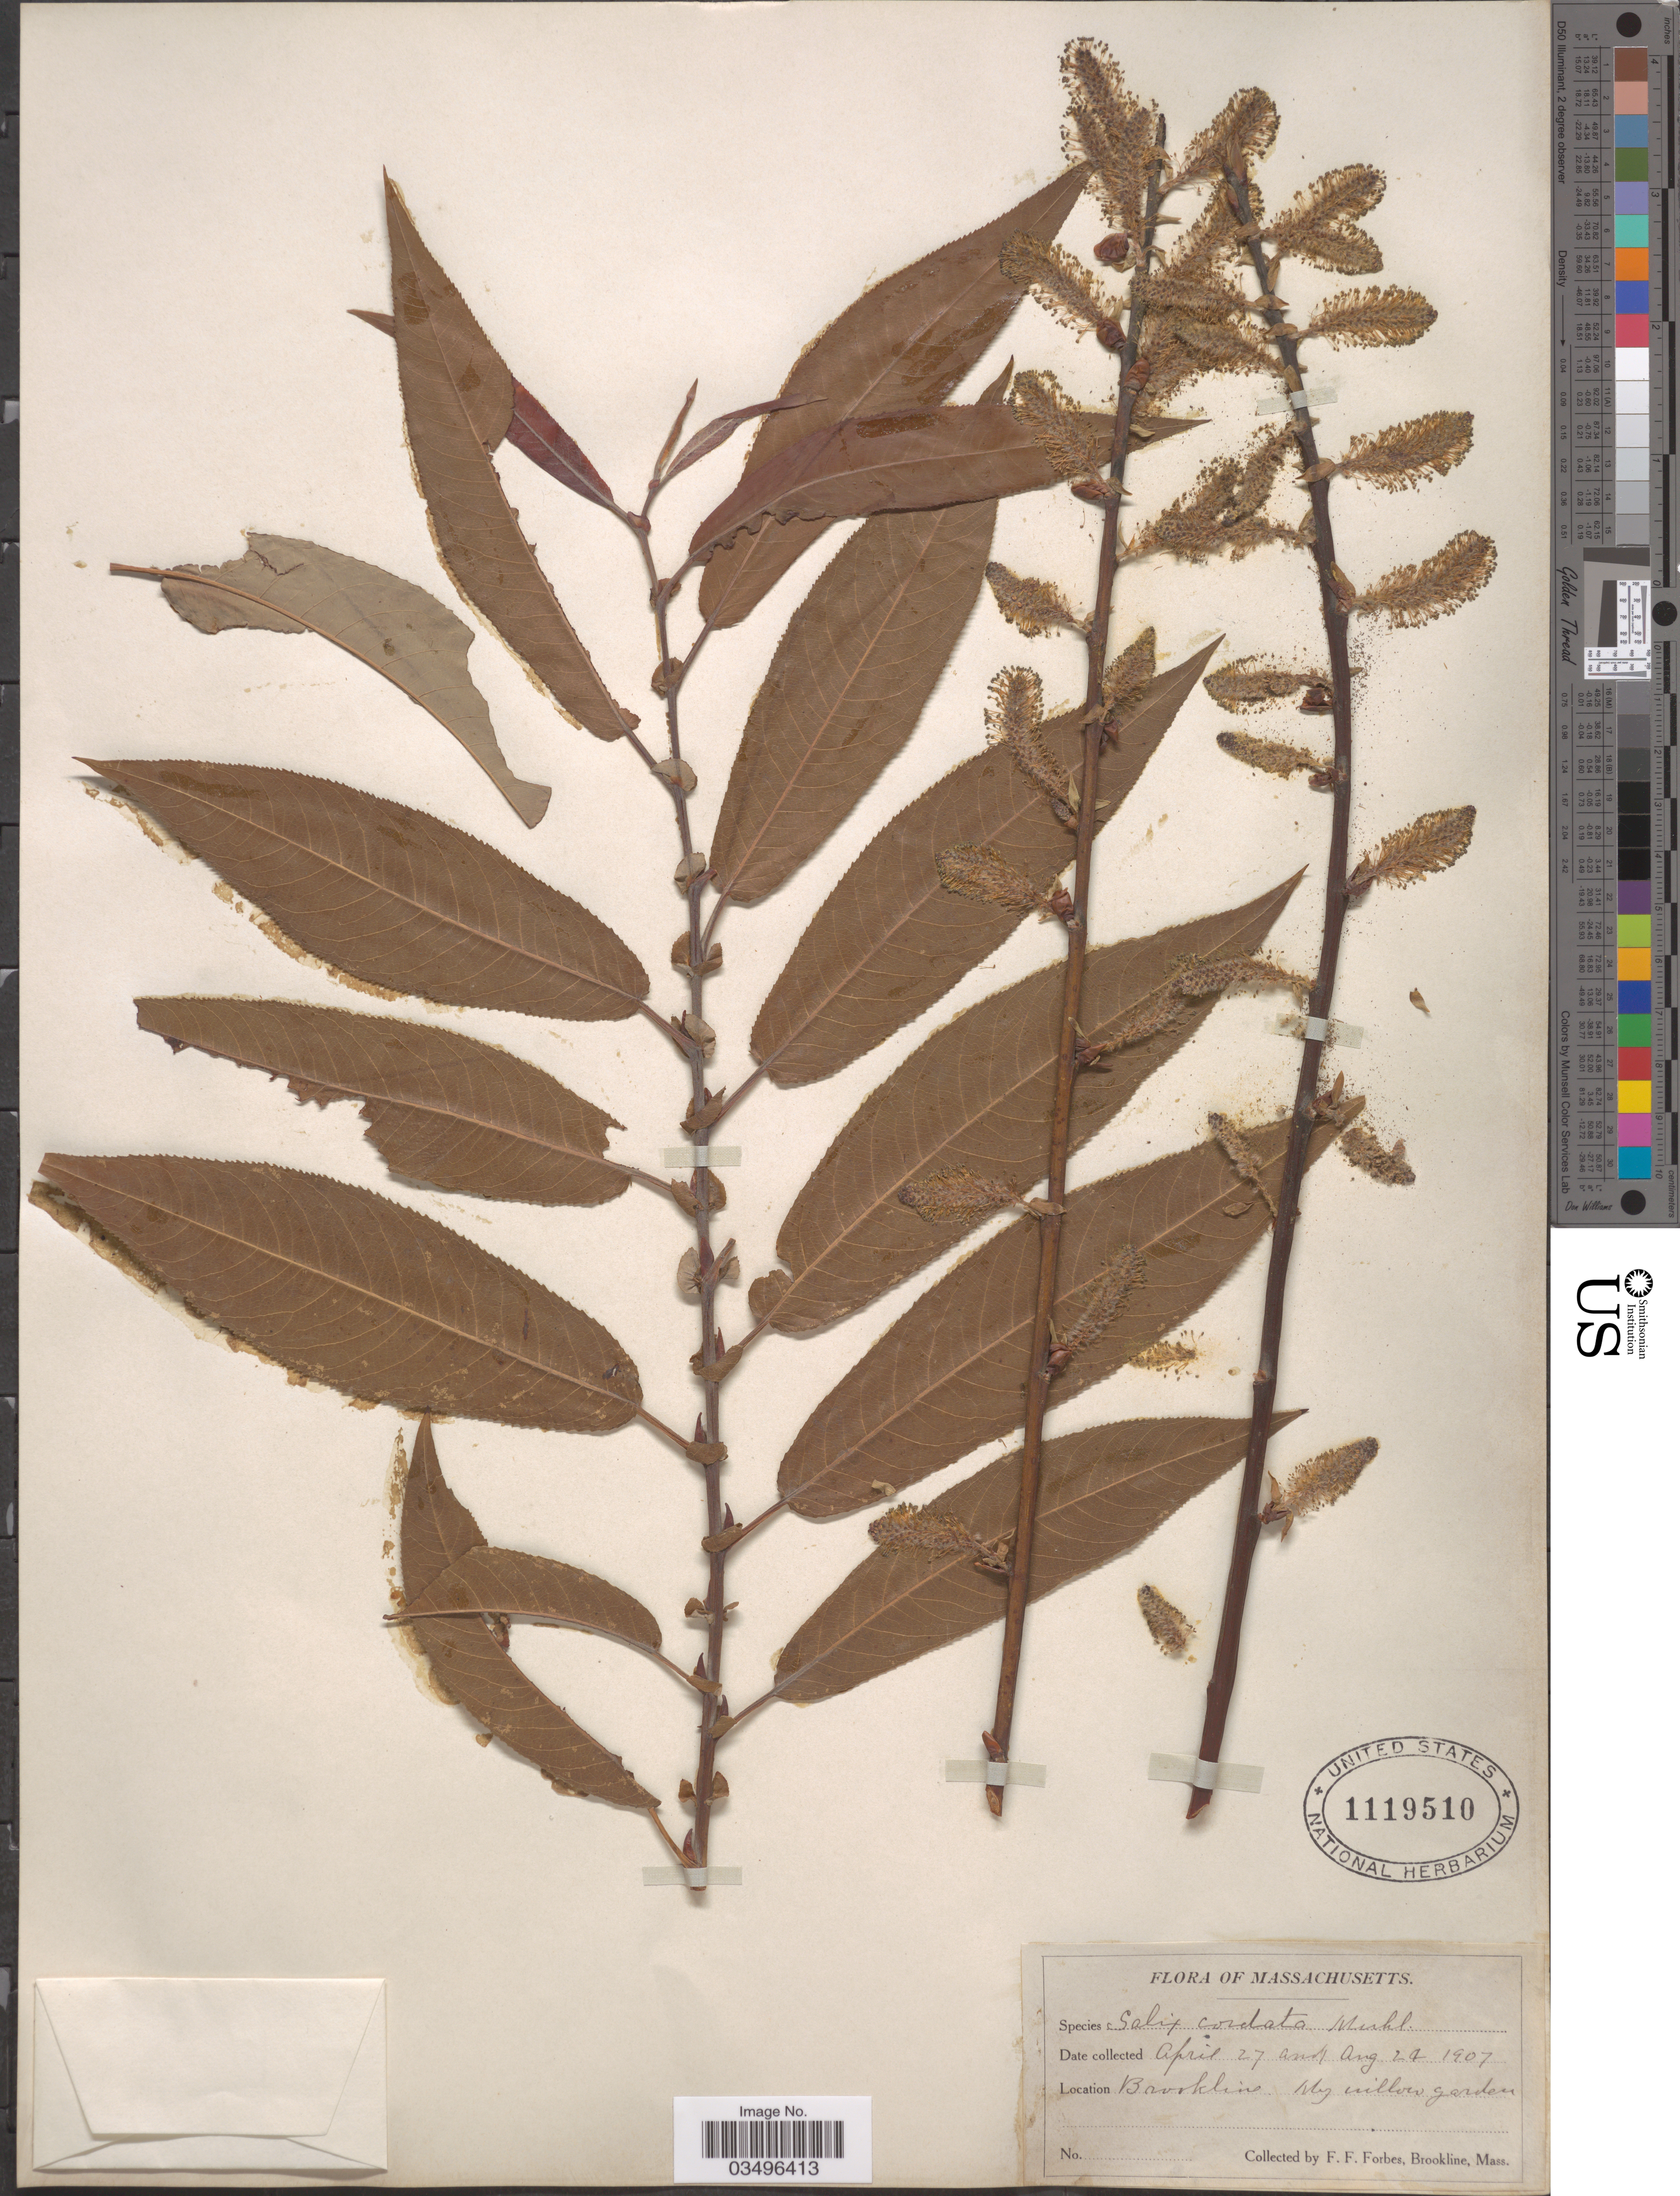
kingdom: Plantae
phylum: Tracheophyta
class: Magnoliopsida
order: Malpighiales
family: Salicaceae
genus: Salix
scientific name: Salix cordata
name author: Michx.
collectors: F. Forbes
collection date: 1907-04-27/1907-08-24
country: United States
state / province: Massachusetts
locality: Brookline. My willow garden.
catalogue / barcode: US 1119510